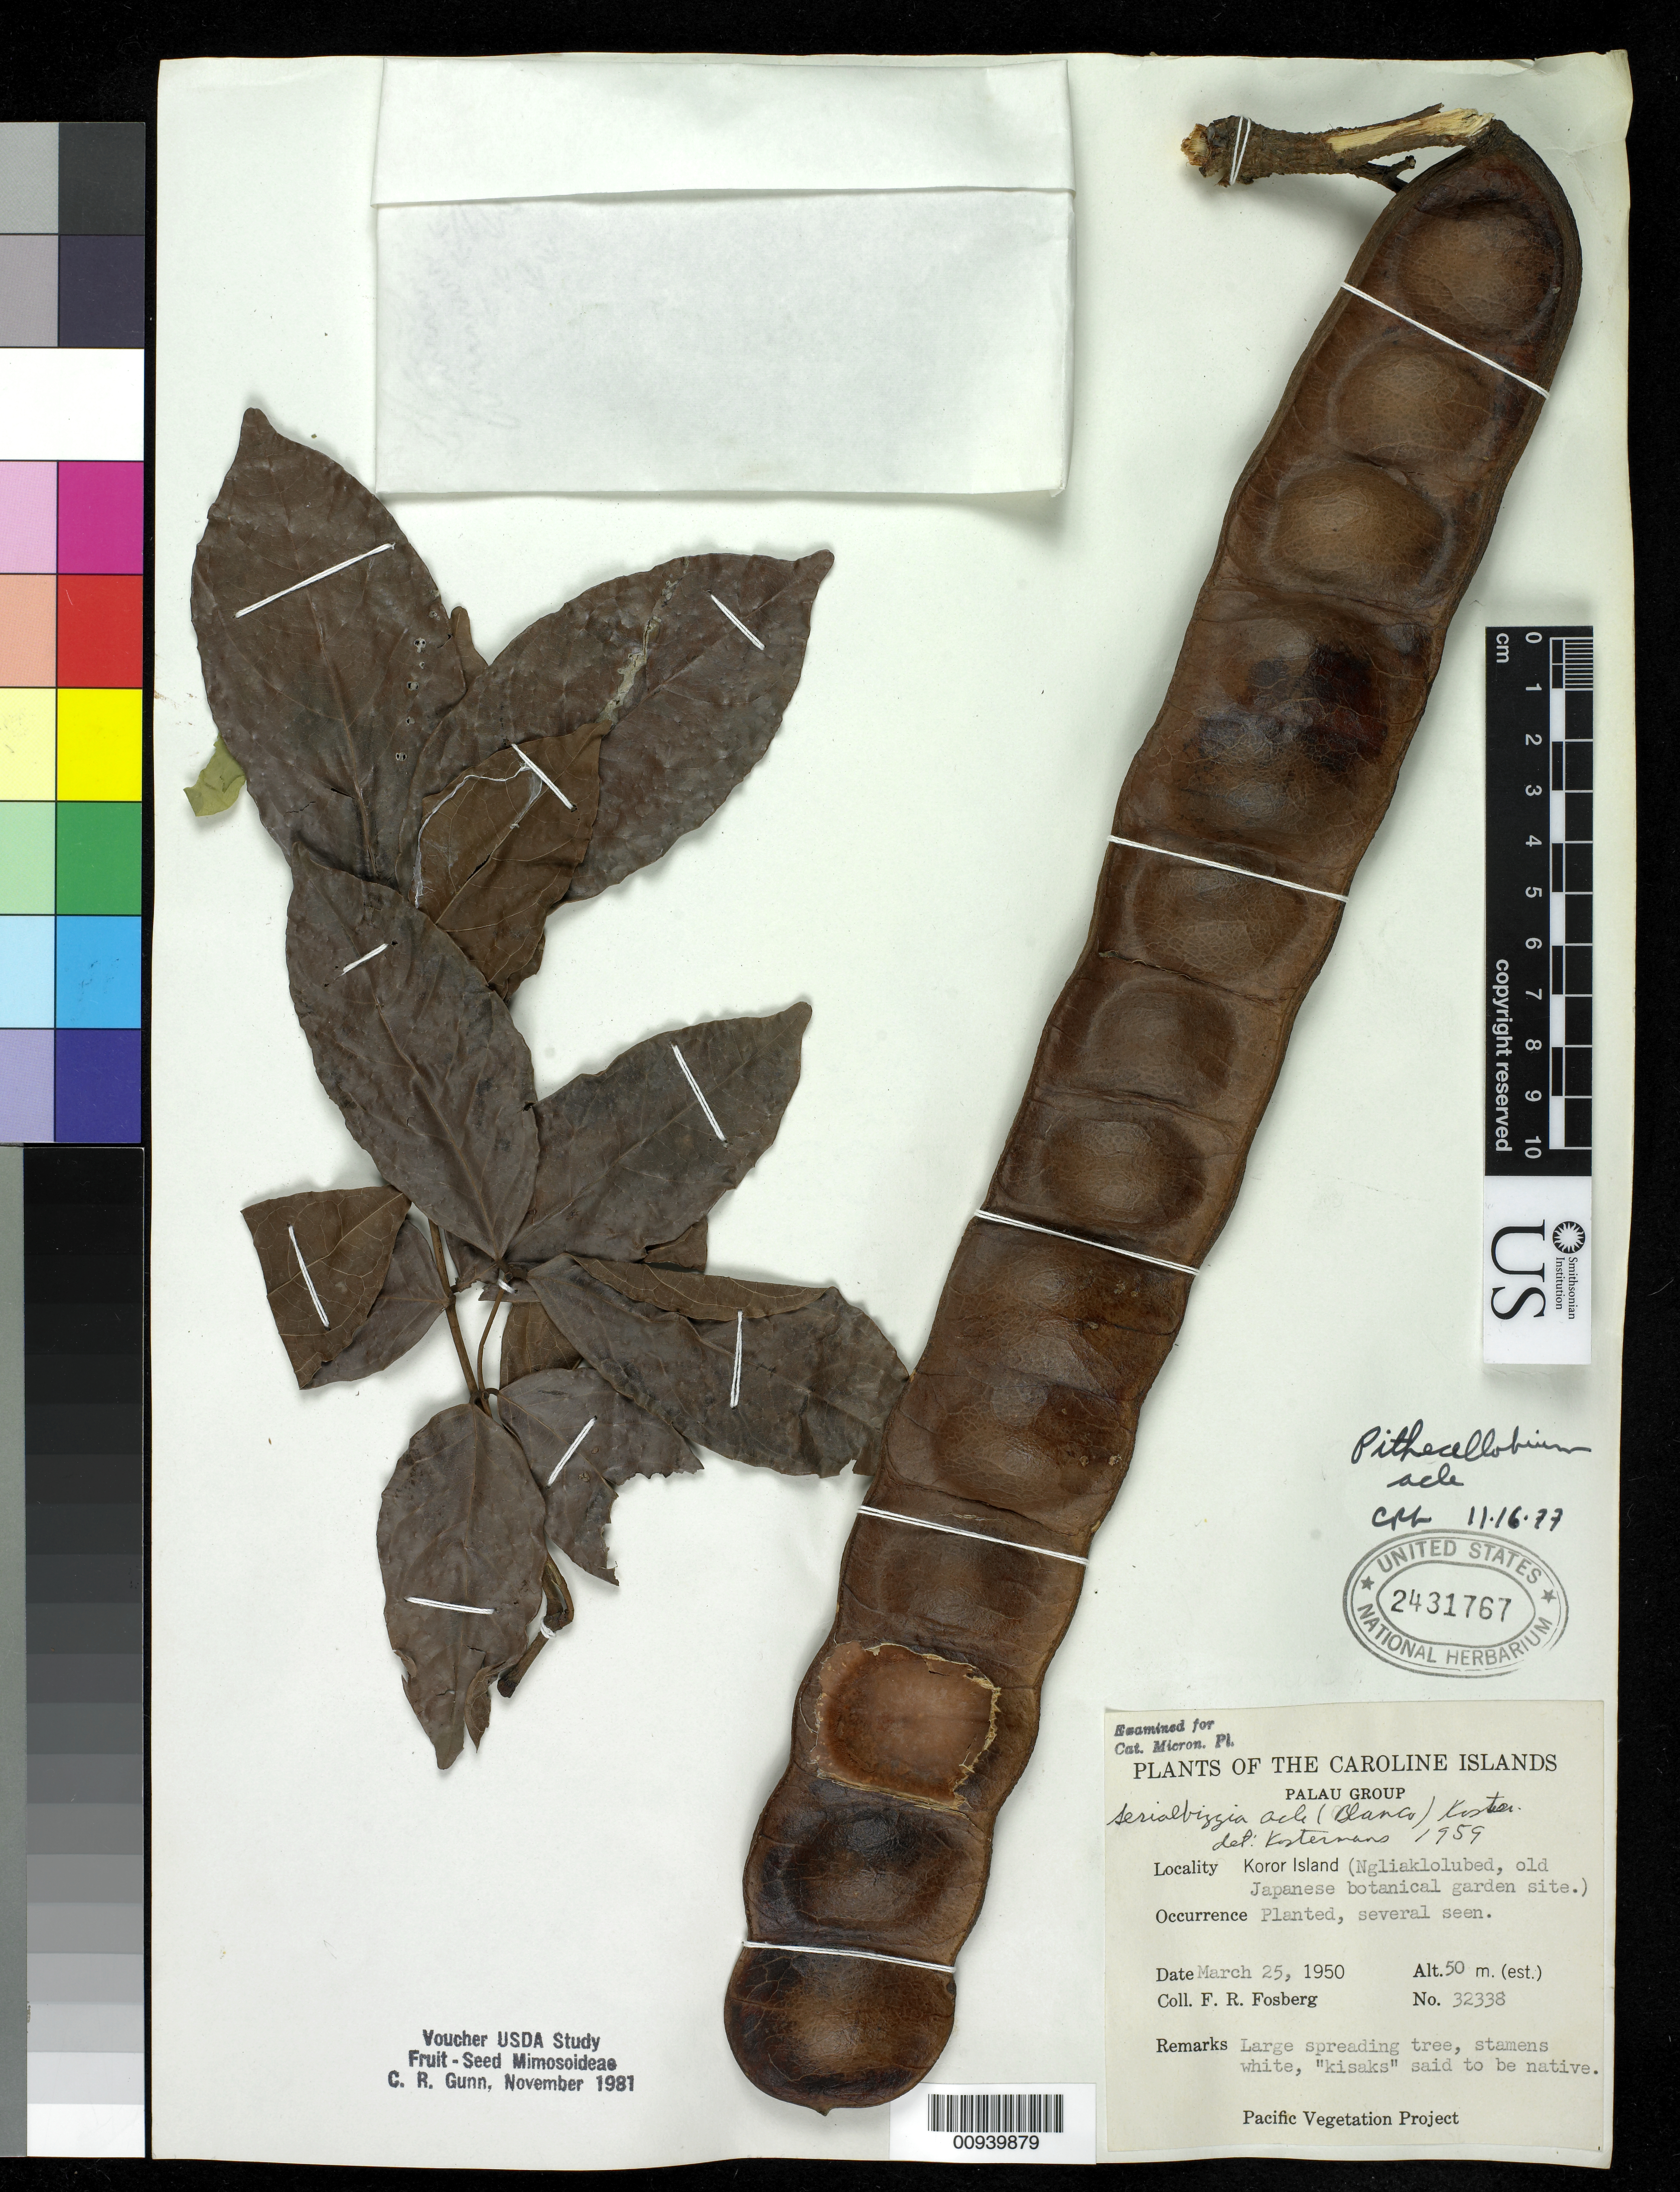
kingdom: Plantae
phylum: Tracheophyta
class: Magnoliopsida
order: Fabales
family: Fabaceae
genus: Albizia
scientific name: Albizia acle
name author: (Blanco) Merr.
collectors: F. R. Fosberg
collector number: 32338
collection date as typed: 25 Mar 1950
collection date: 1950-03-25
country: Palau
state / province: Koror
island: Oreor (Koror)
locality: Ngliaklolubed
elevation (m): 50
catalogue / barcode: US 2431767